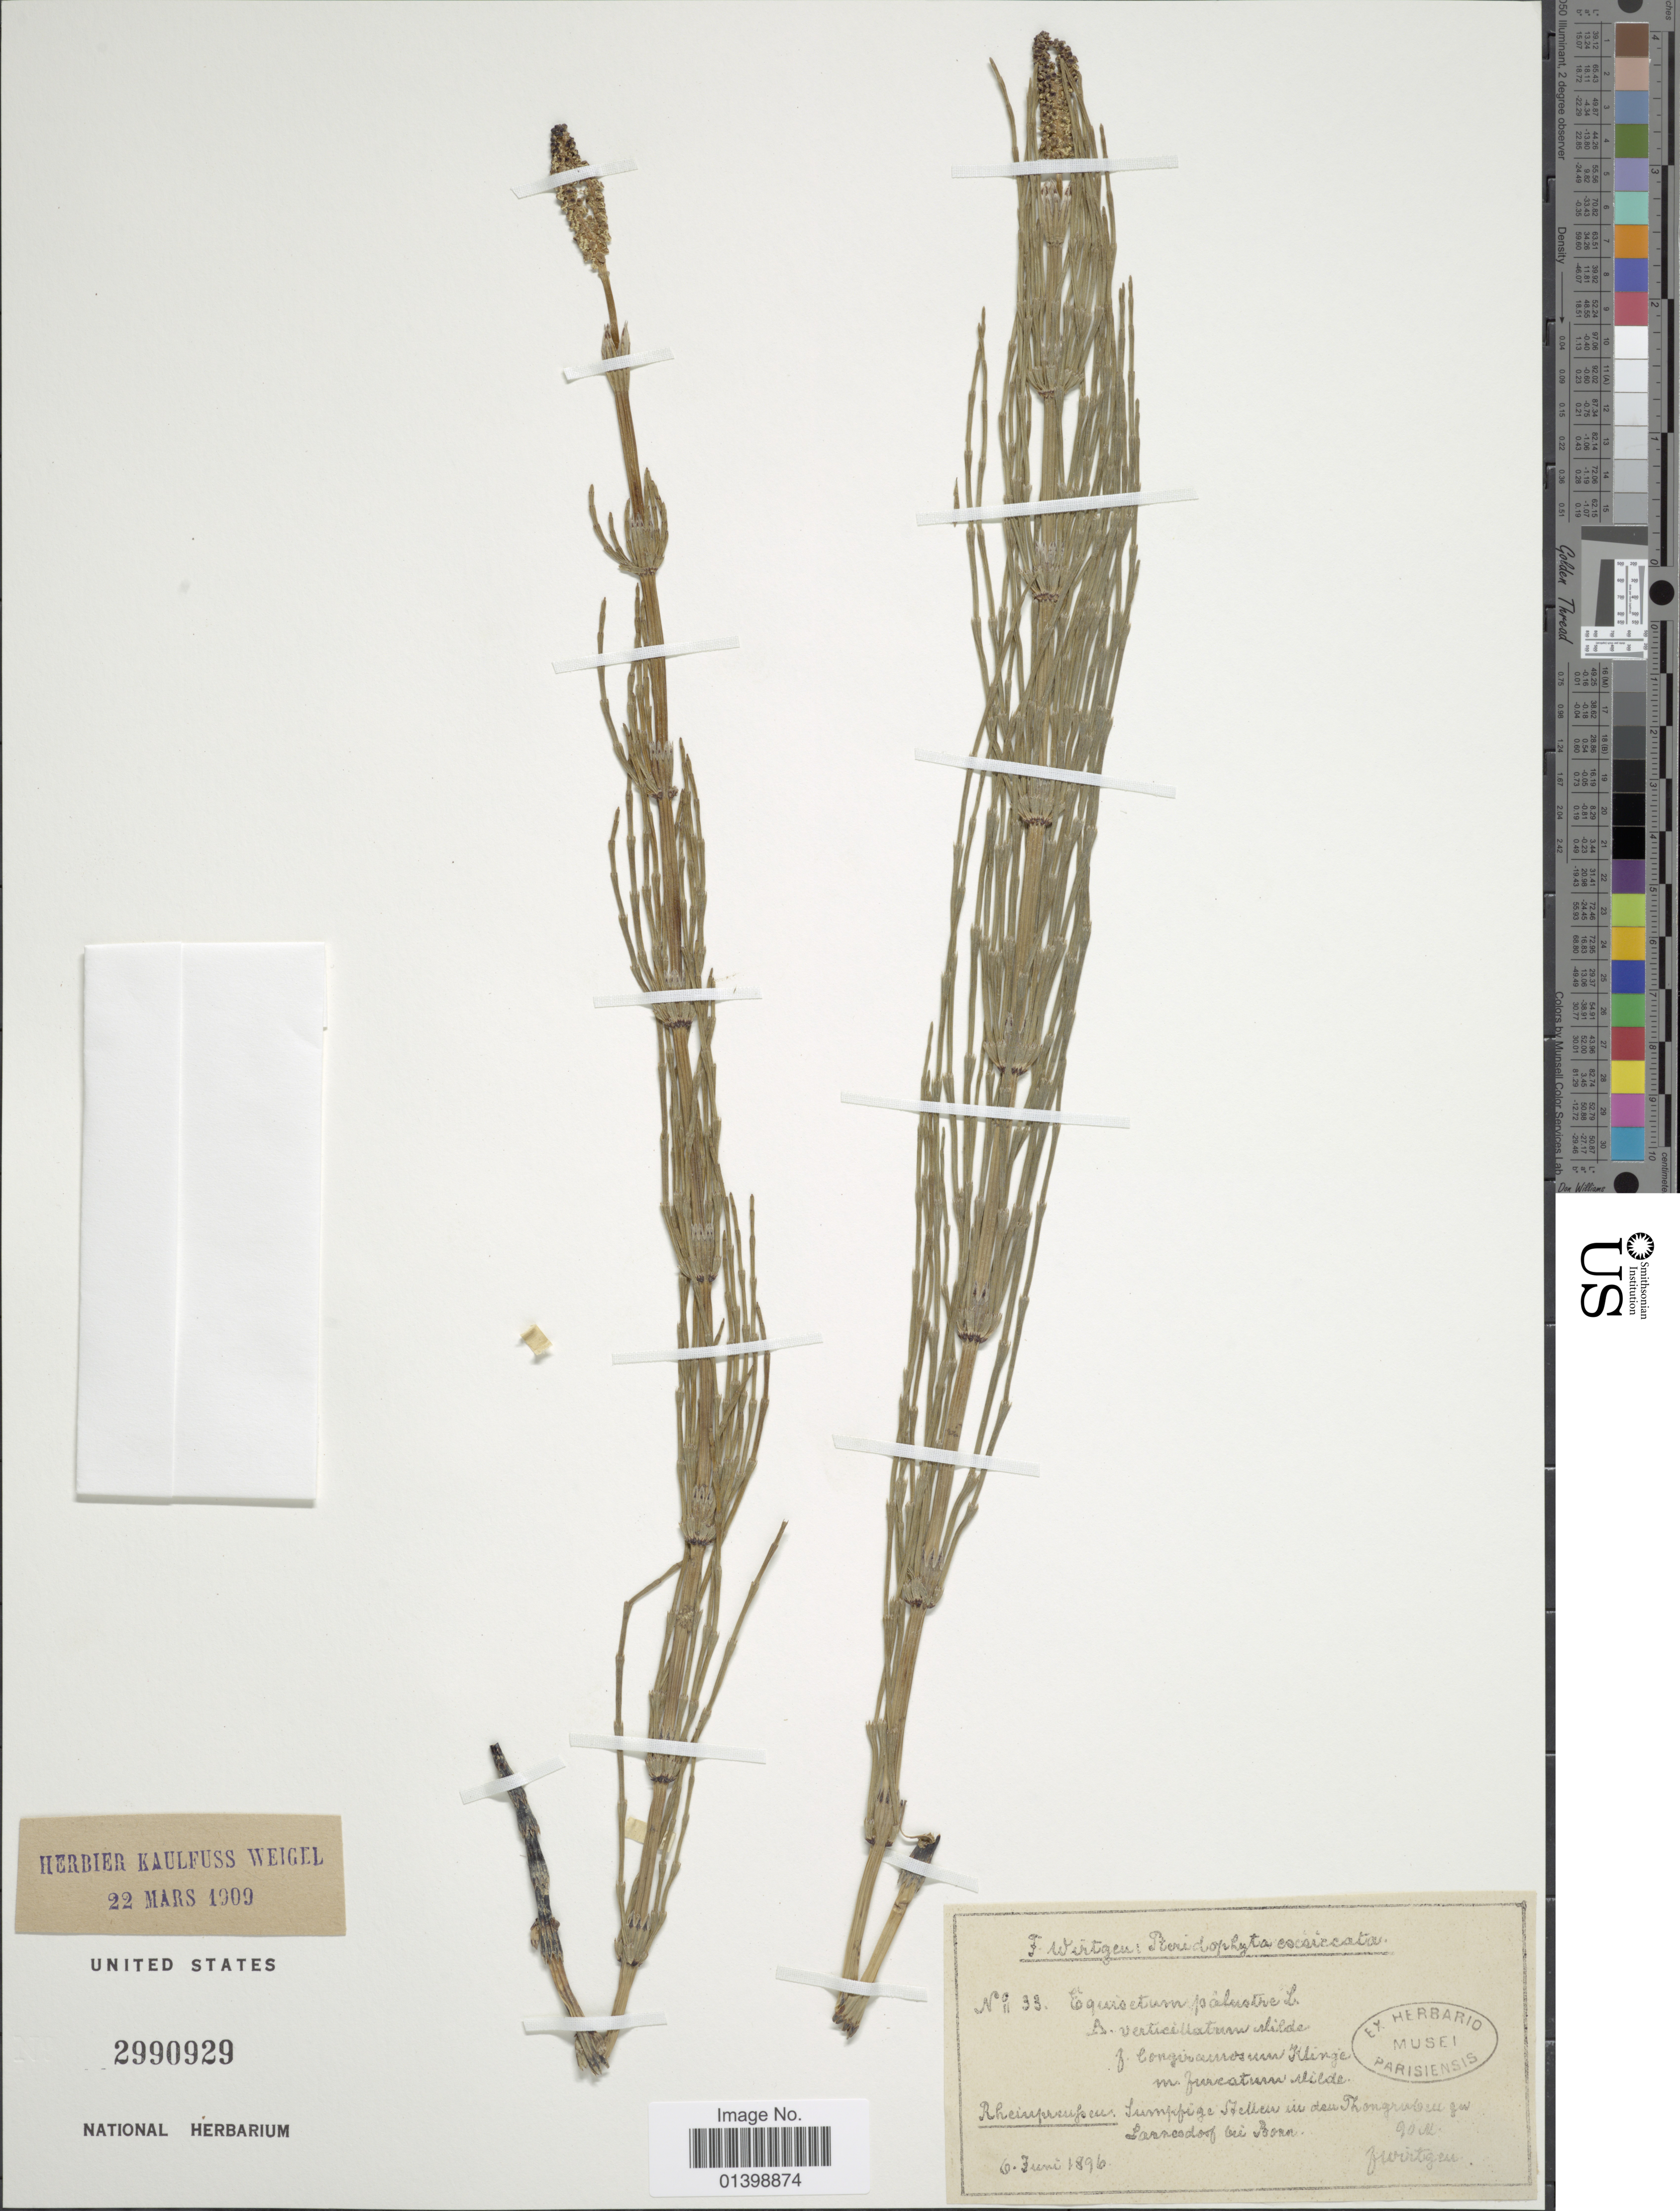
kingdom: Plantae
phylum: Tracheophyta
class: Polypodiopsida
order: Equisetales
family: Equisetaceae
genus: Equisetum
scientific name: Equisetum palustre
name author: L.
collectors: F. Wirtgen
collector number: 33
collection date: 1896-06-06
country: Germany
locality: Rheinpreussen: Sumpfpige Stellen in dam Thomgrub, larnesdorf bei Bonn [interpreted]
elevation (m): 90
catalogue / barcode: US 2990929